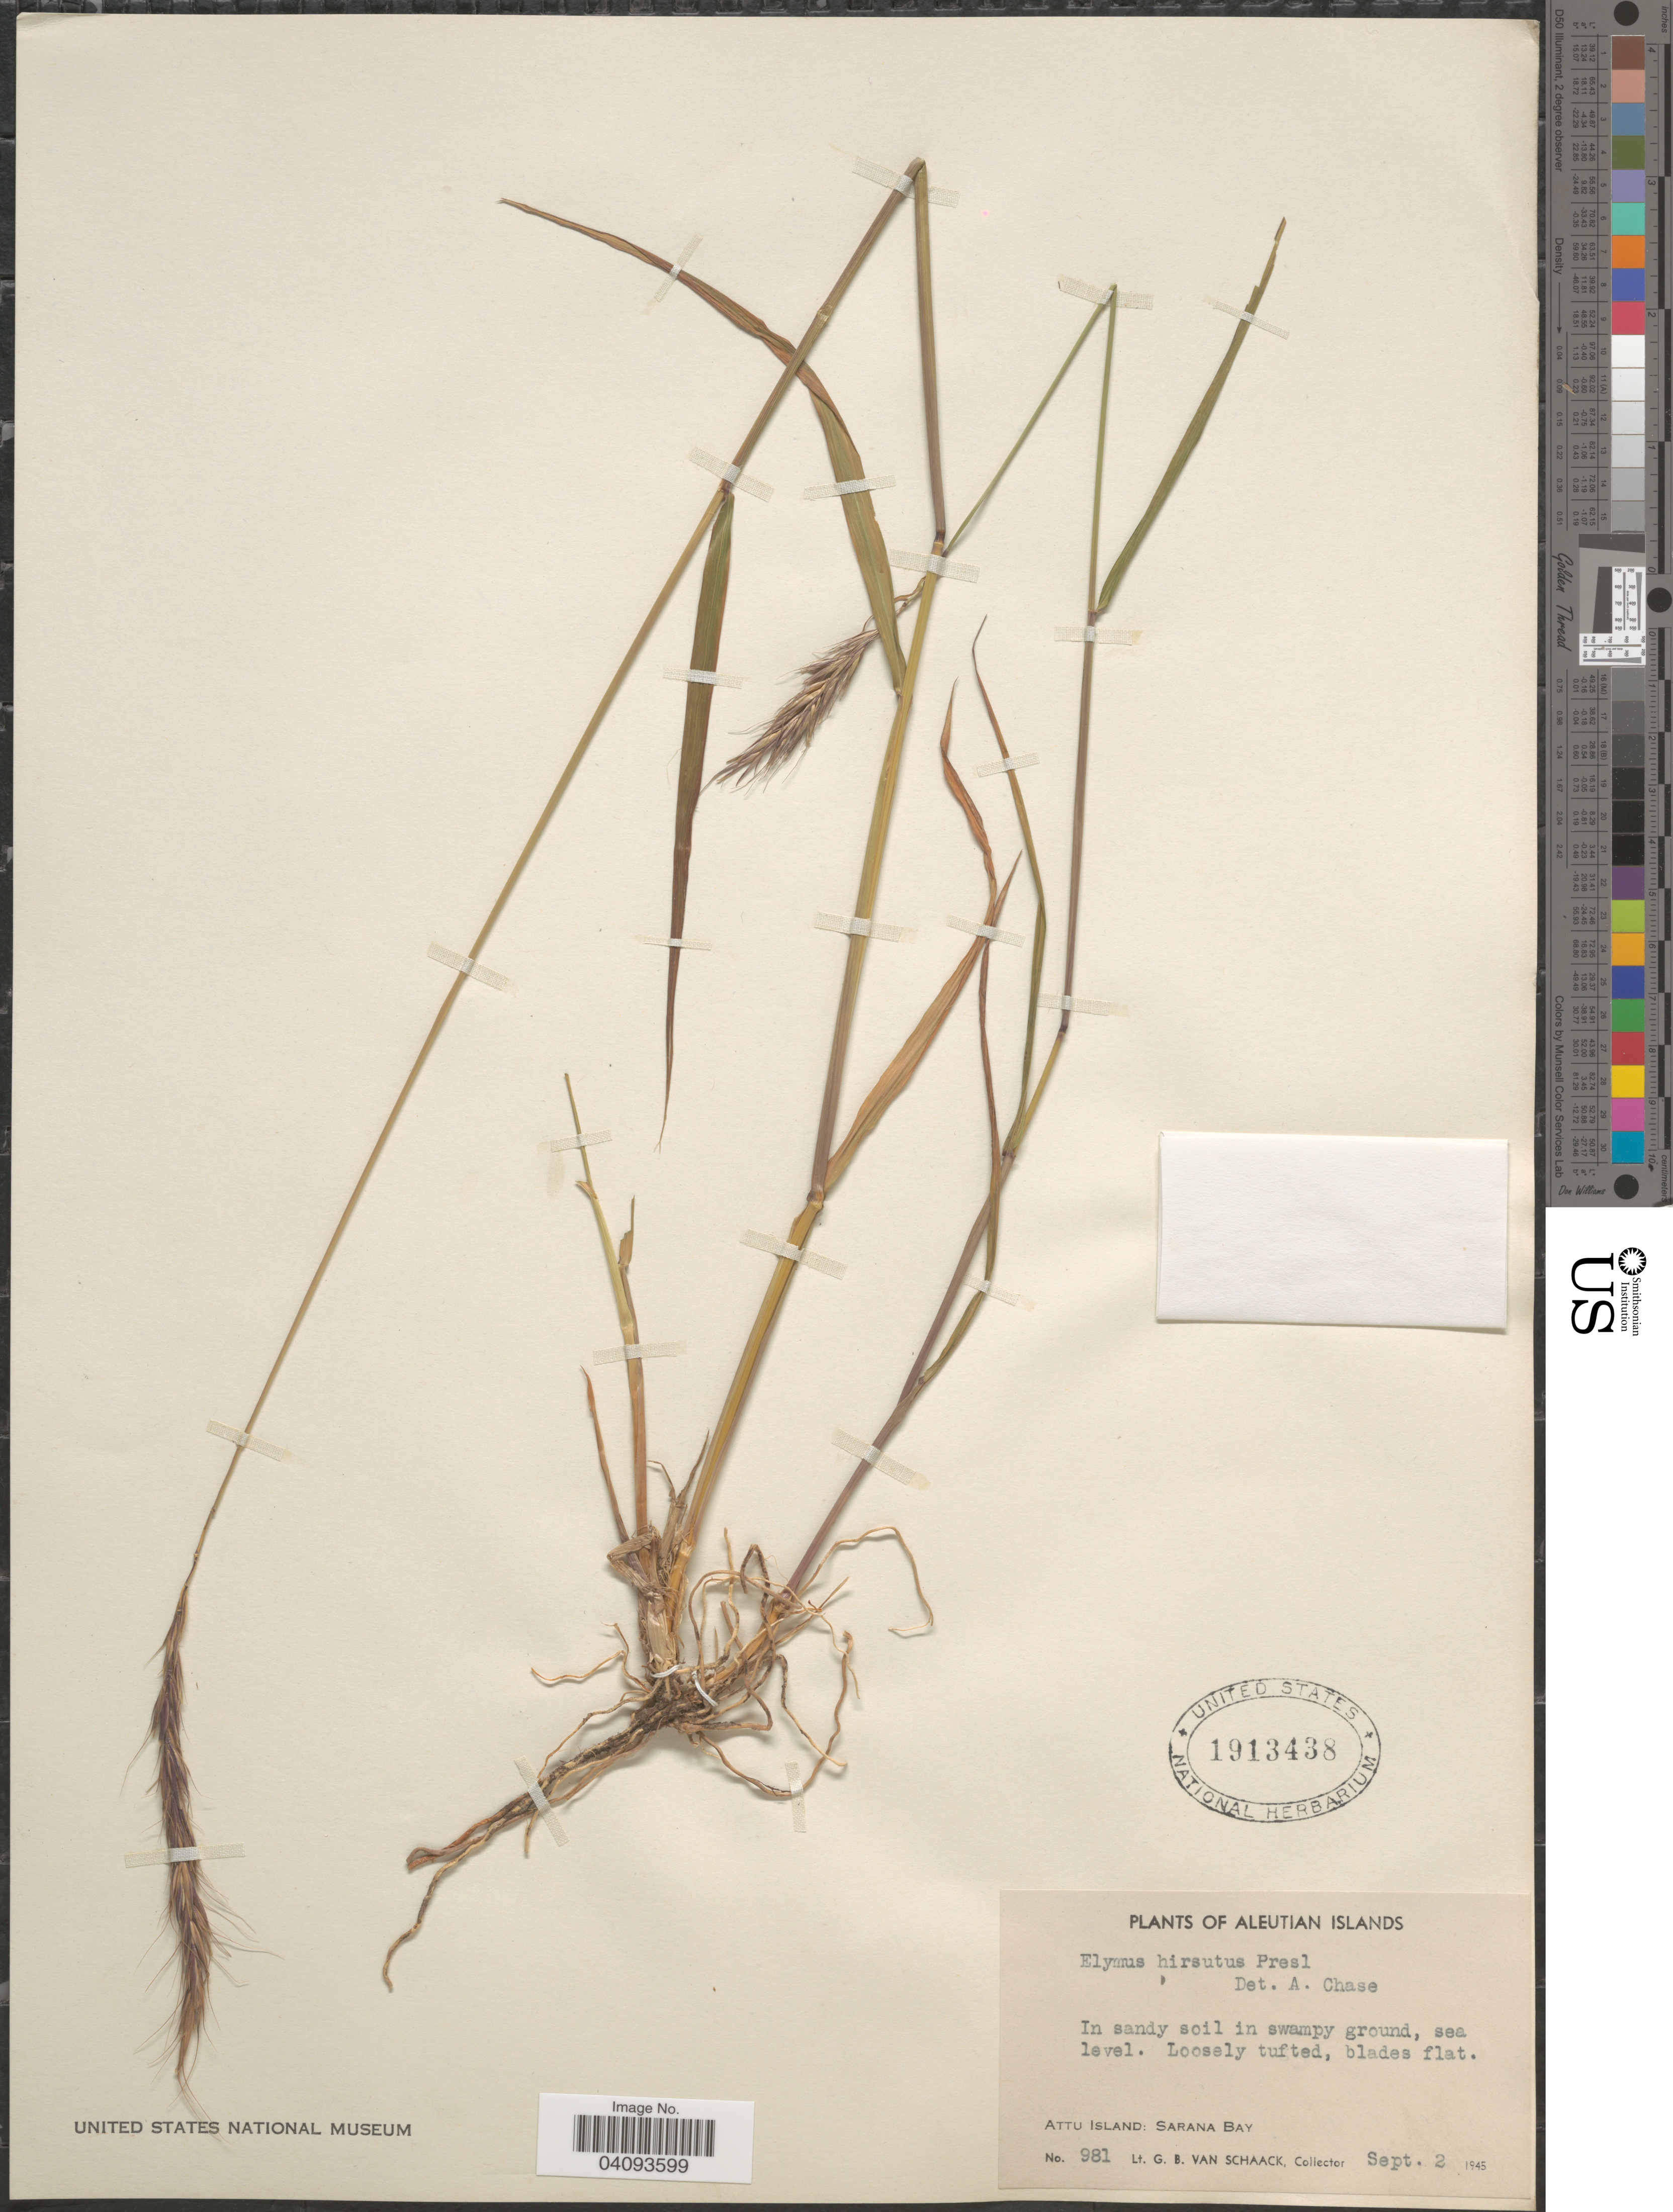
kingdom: Plantae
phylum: Tracheophyta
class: Liliopsida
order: Poales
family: Poaceae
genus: Elymus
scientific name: Elymus hirsutus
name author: J. Presl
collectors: G. Van Schaack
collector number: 981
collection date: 1945-09-02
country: United States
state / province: Alaska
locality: Aleutian Islands. Attu Island: Sarana Bay.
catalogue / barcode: US 1913438